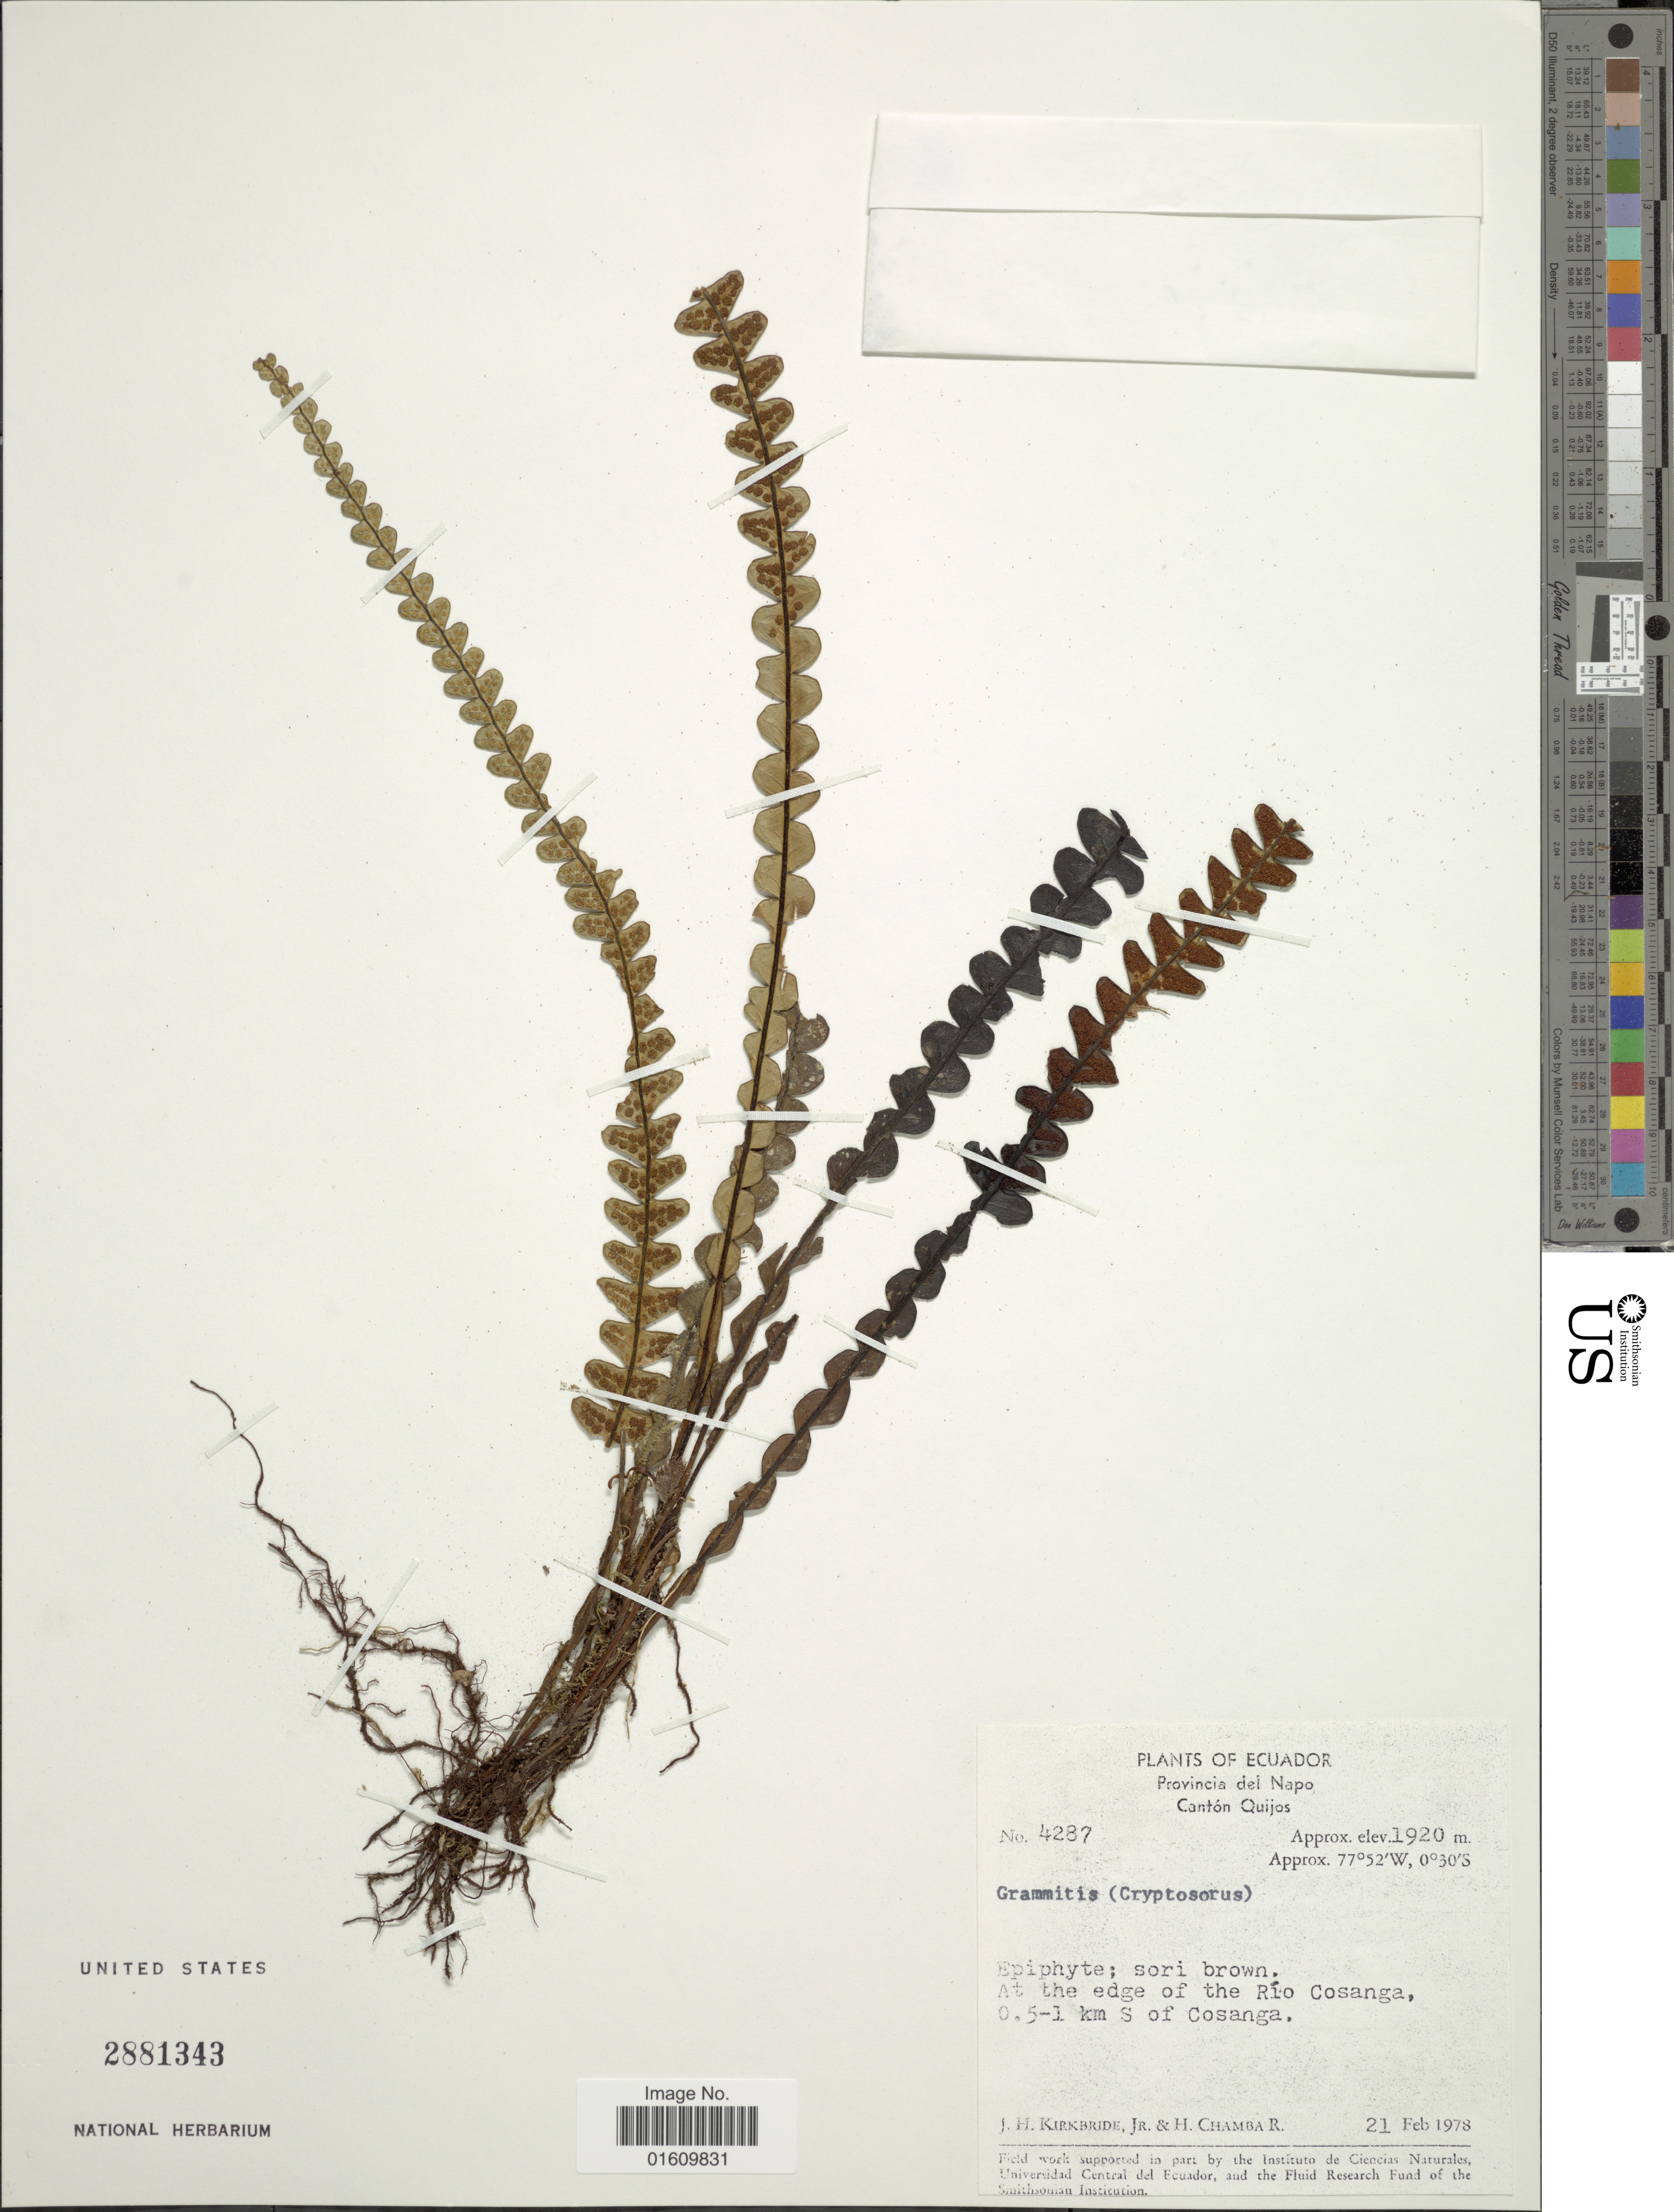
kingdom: Plantae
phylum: Tracheophyta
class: Polypodiopsida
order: Polypodiales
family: Polypodiaceae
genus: Melpomene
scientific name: Melpomene assurgens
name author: (Maxon) A.R. Sm. & R.C. Moran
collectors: J. H. Kirkbride & H. Chamba-R.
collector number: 4287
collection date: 1978-02-21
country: Ecuador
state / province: Napo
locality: Provincia del Napo, Canton Quijos, At the edge of the Rio Cosanga, 0.5 - 1 km S of Cosanga.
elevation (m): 1920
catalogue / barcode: US 2881343